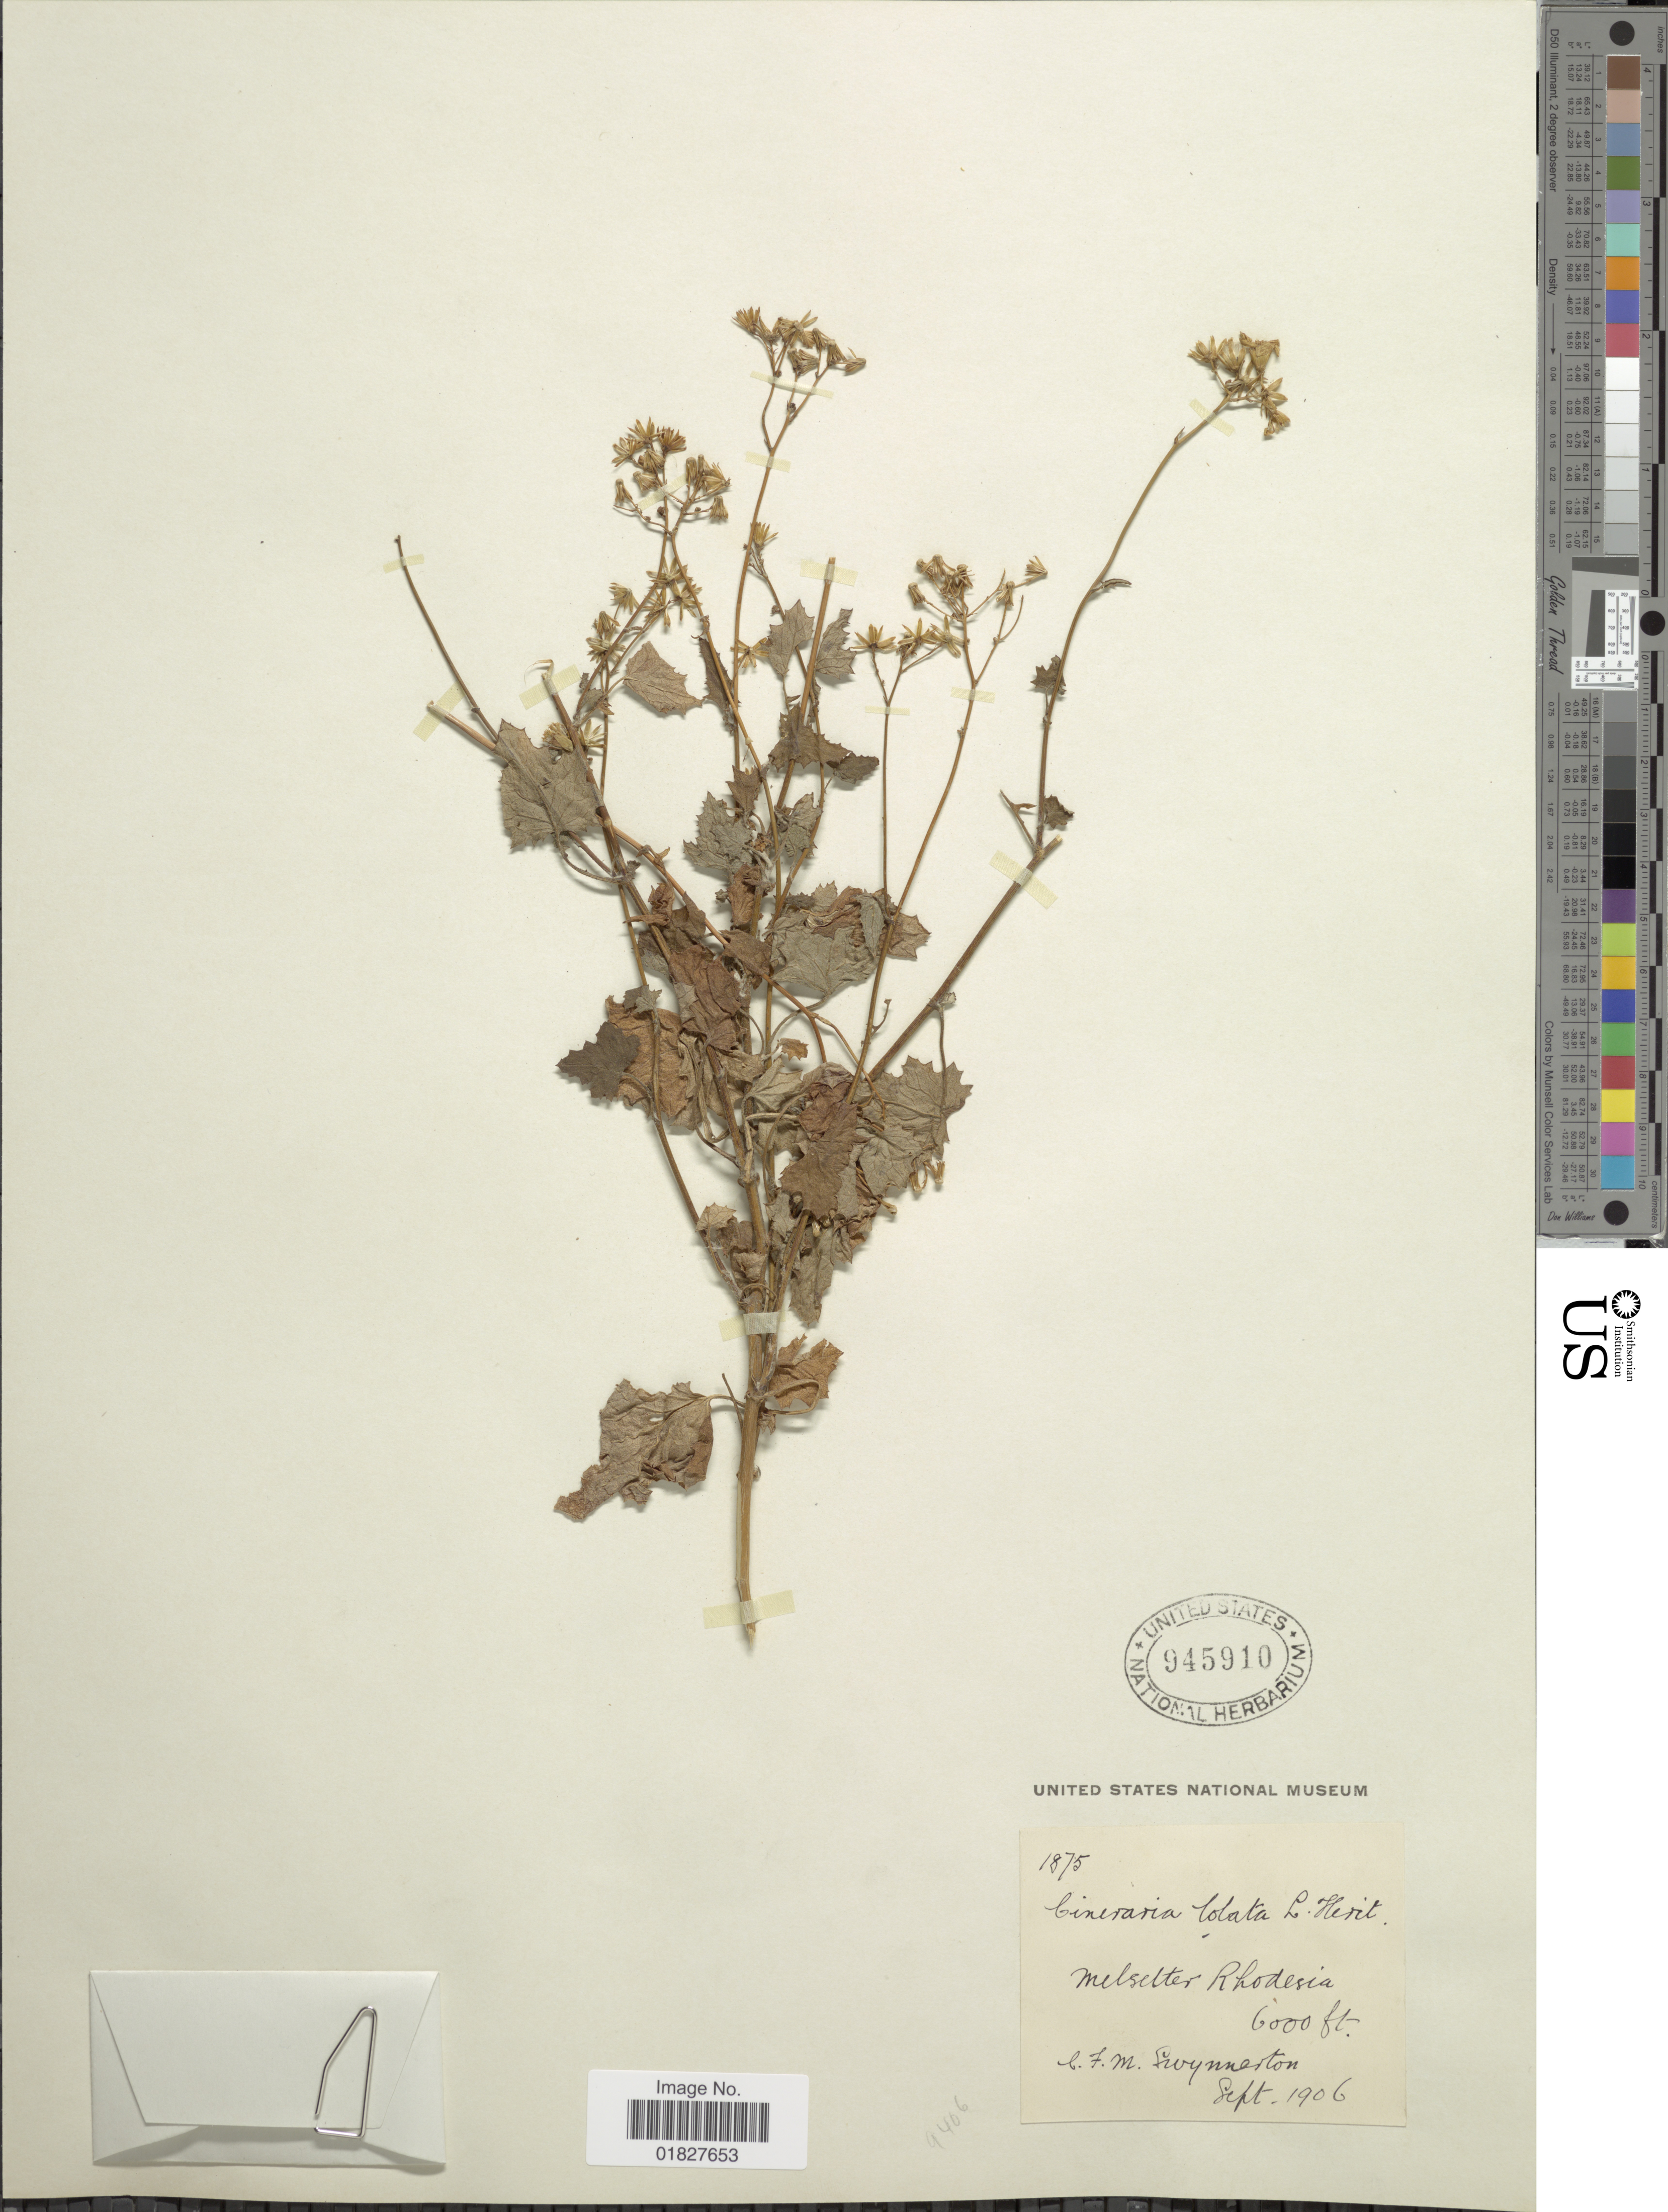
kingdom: Plantae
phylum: Tracheophyta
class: Magnoliopsida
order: Asterales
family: Asteraceae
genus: Cineraria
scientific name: Cineraria colata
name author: L'Hér.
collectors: C. Swynnerton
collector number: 1875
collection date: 1906-09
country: Zimbabwe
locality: Melselter, Rhodesia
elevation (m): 1829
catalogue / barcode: US 945910